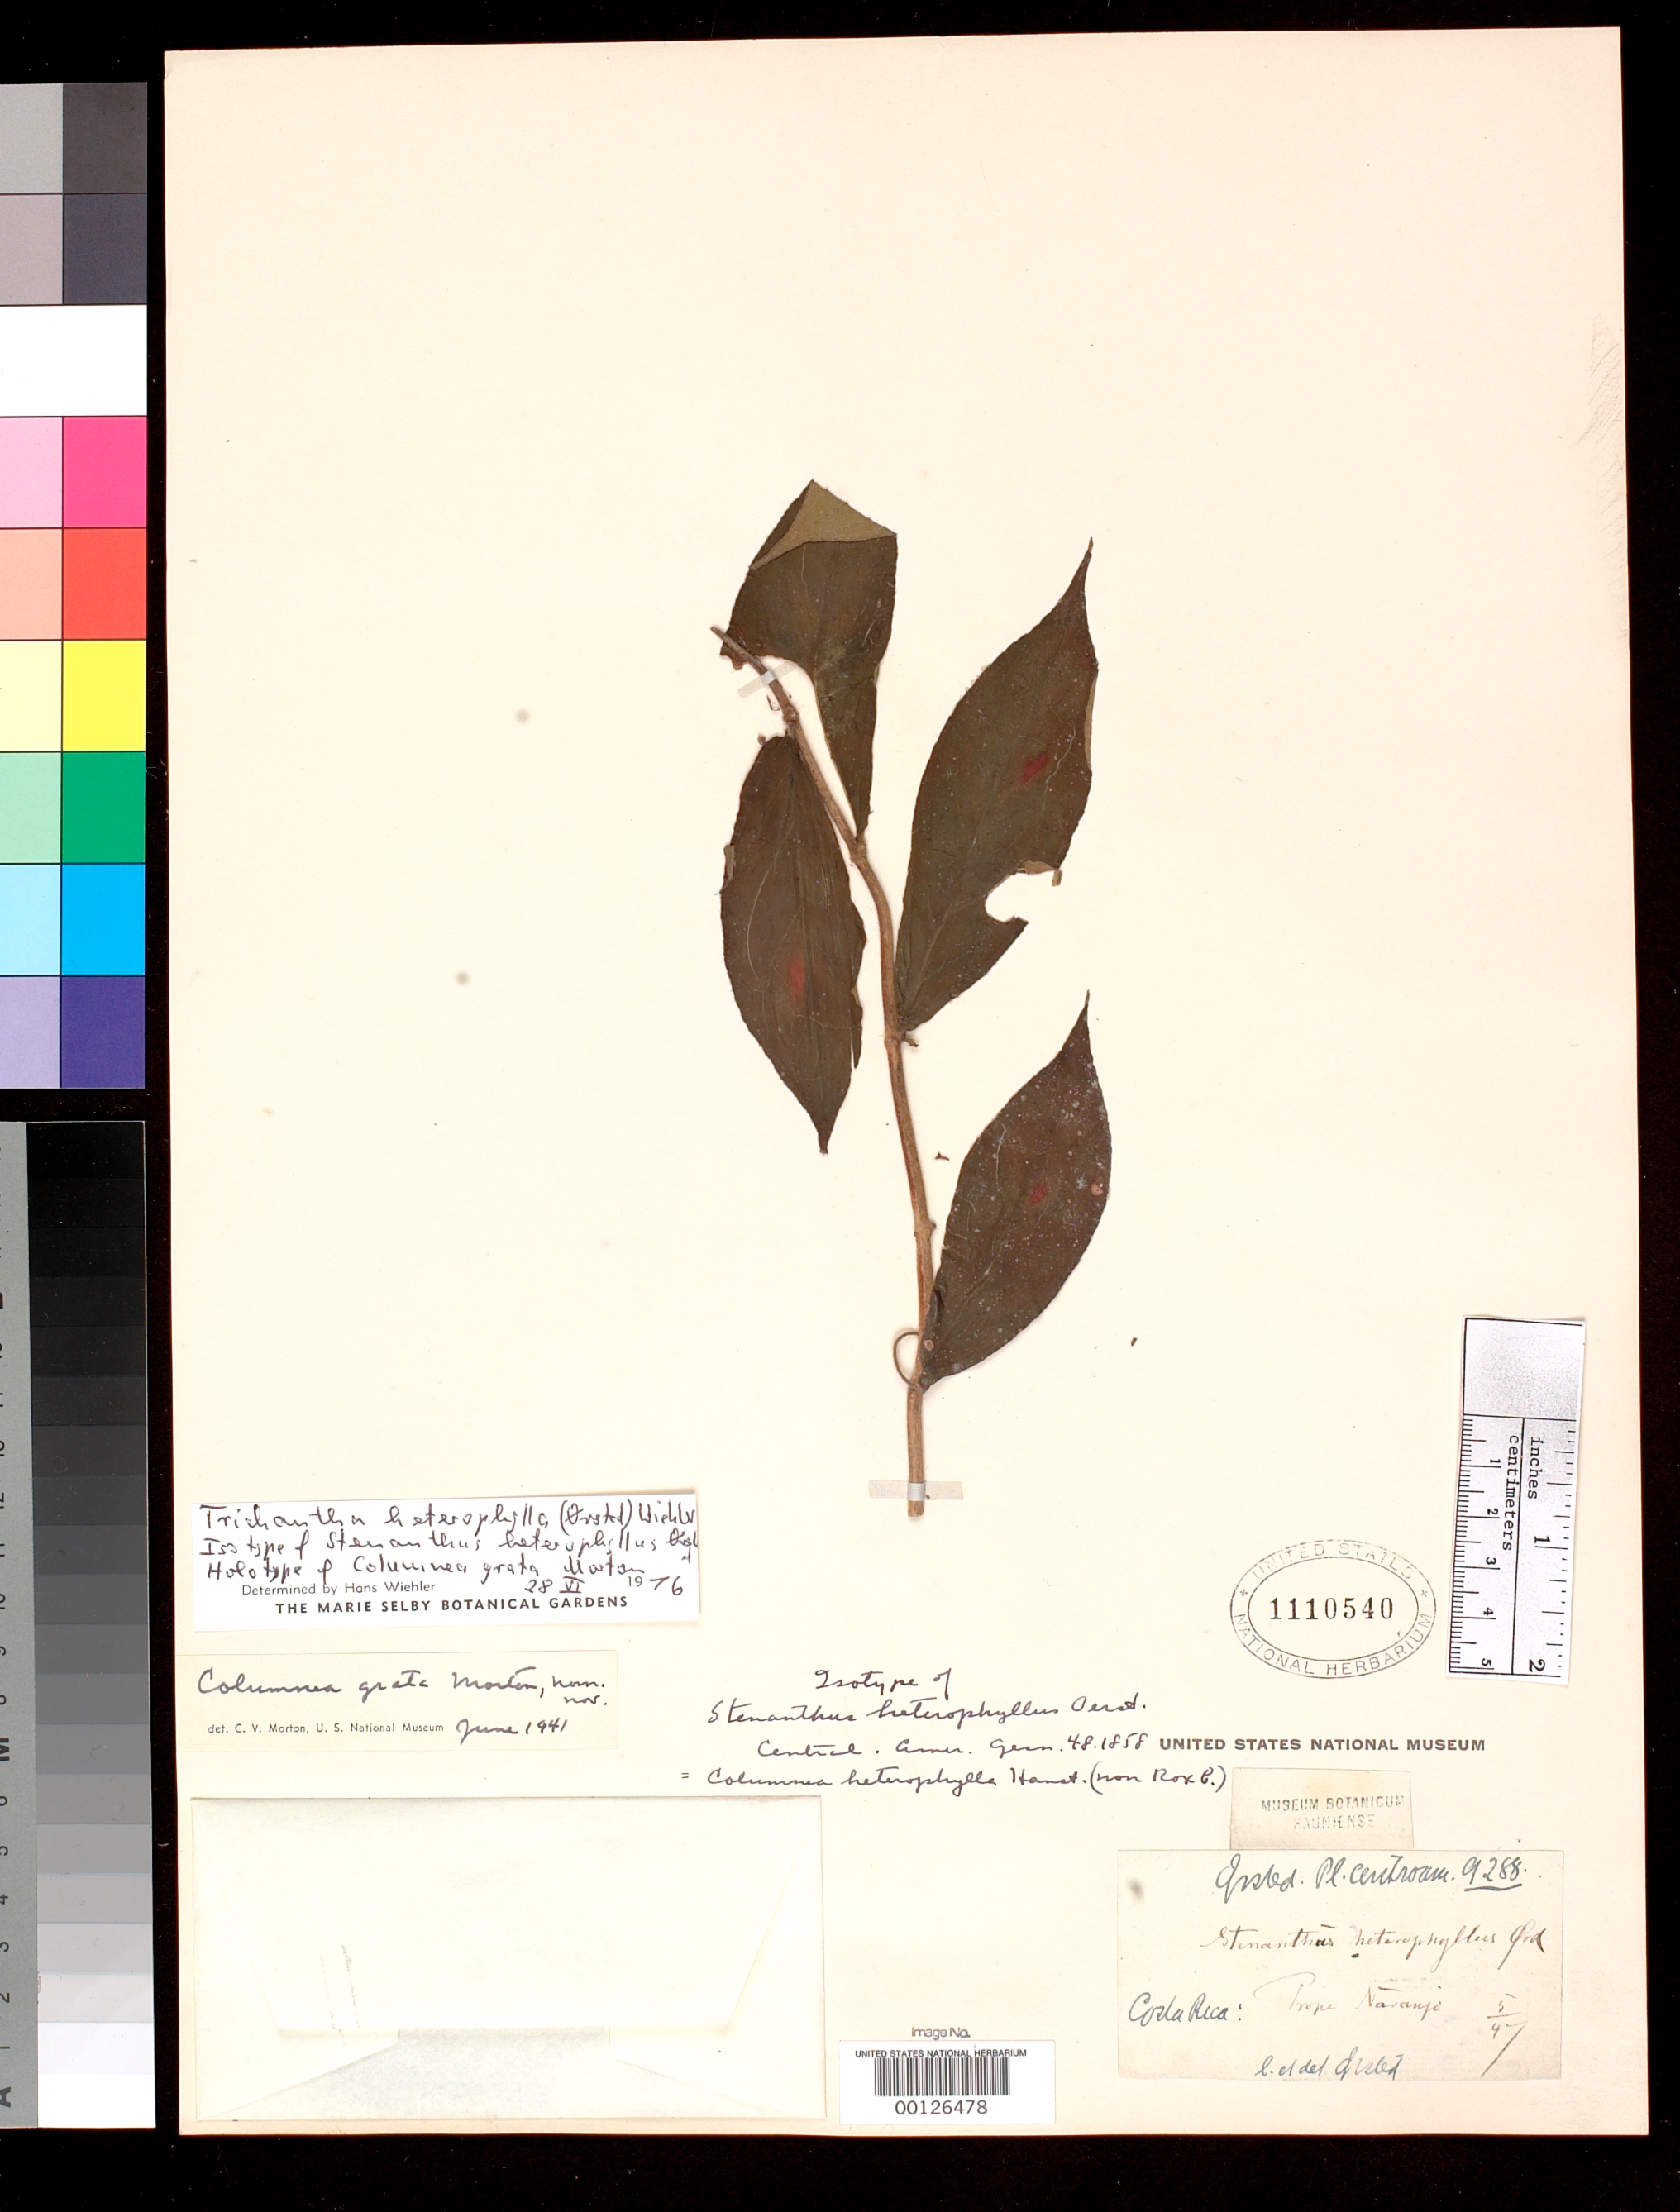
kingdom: Plantae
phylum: Tracheophyta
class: Magnoliopsida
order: Lamiales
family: Gesneriaceae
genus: Stenanthus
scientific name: Stenanthus heterophyllus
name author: Oerst. ex Hanst.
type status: Isotype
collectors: A. S. Oersted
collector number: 9288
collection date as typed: May 1847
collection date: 1847-05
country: Costa Rica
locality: Prope Naranjo.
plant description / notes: Reprinted in det. Kongl. Danske Viden. Selks. Skr., Raekke 5,5:77-152 (1859).; Also a type of Columnea grata C.V. Morton.; Based on Stenanthus heterophyllus Oersted, non Columnea heterophylla Roxb.; Also a type of Stenanthus heterophyllus Oerst.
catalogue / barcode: US 1110540